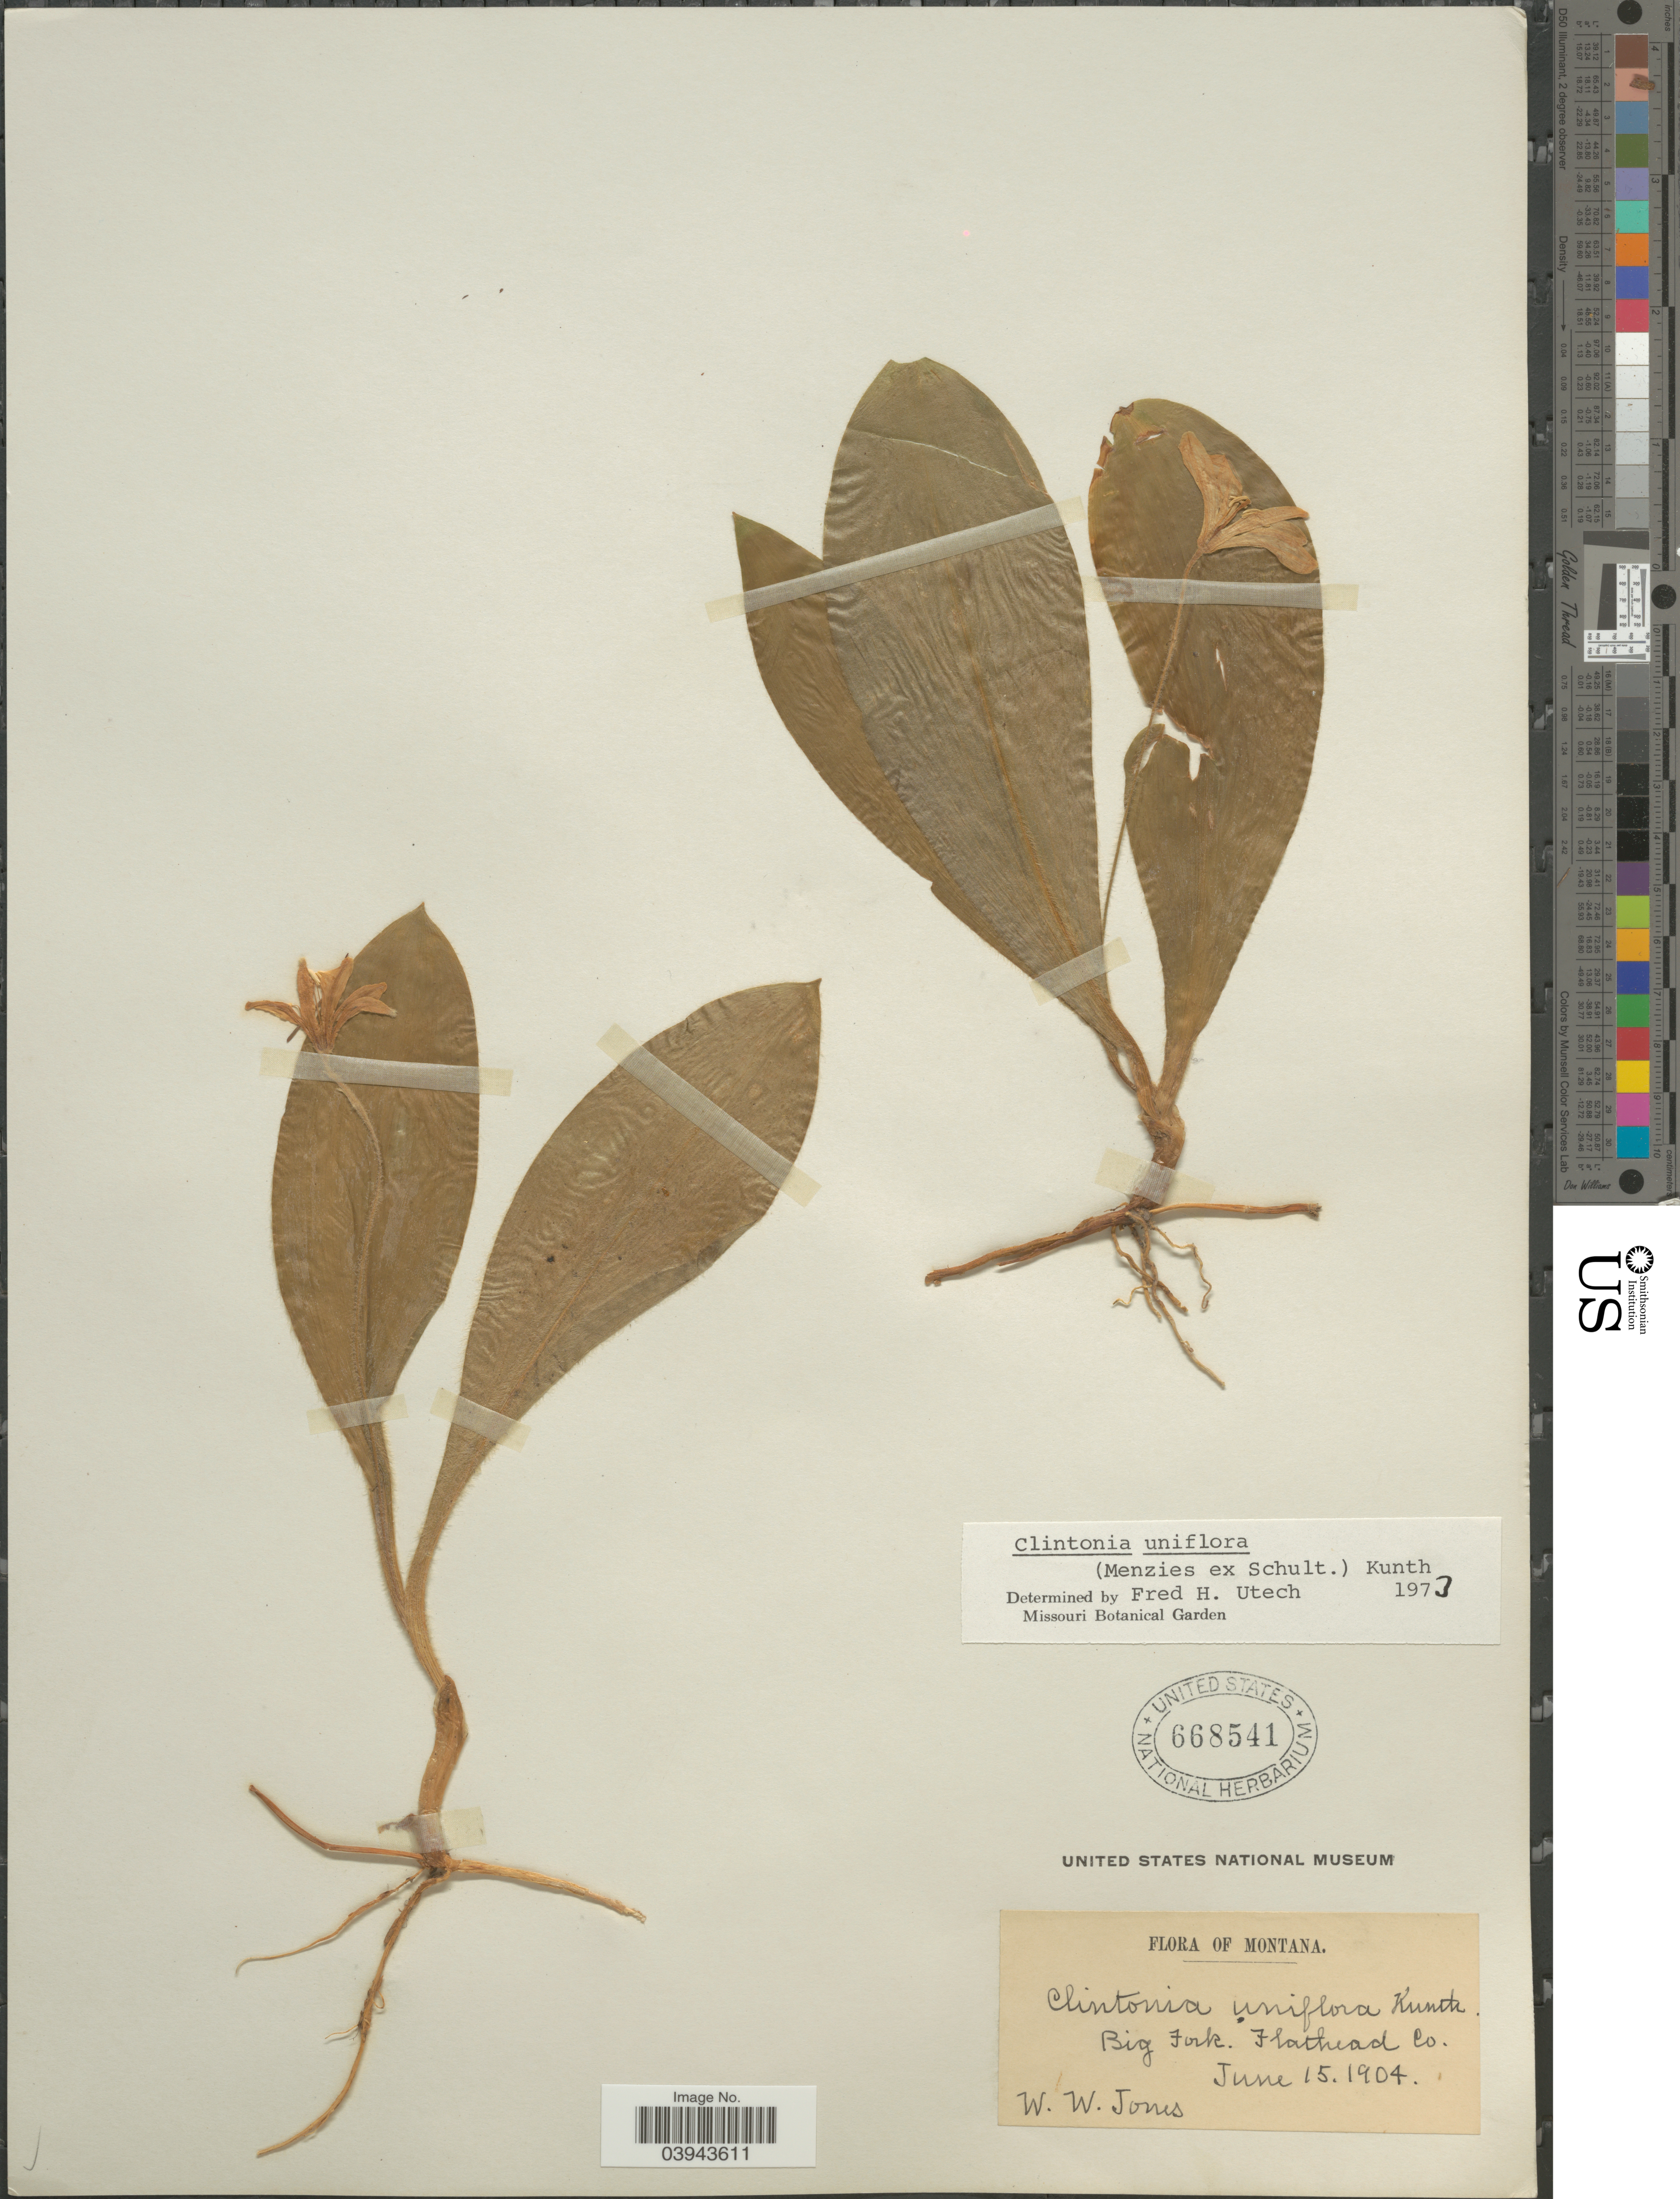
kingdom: Plantae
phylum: Tracheophyta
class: Liliopsida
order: Liliales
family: Liliaceae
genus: Clintonia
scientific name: Clintonia uniflora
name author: Kunth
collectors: W. W. Jones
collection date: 1904-06-15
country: United States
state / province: Montana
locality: Big Fork, Flathead Co.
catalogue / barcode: US 668541